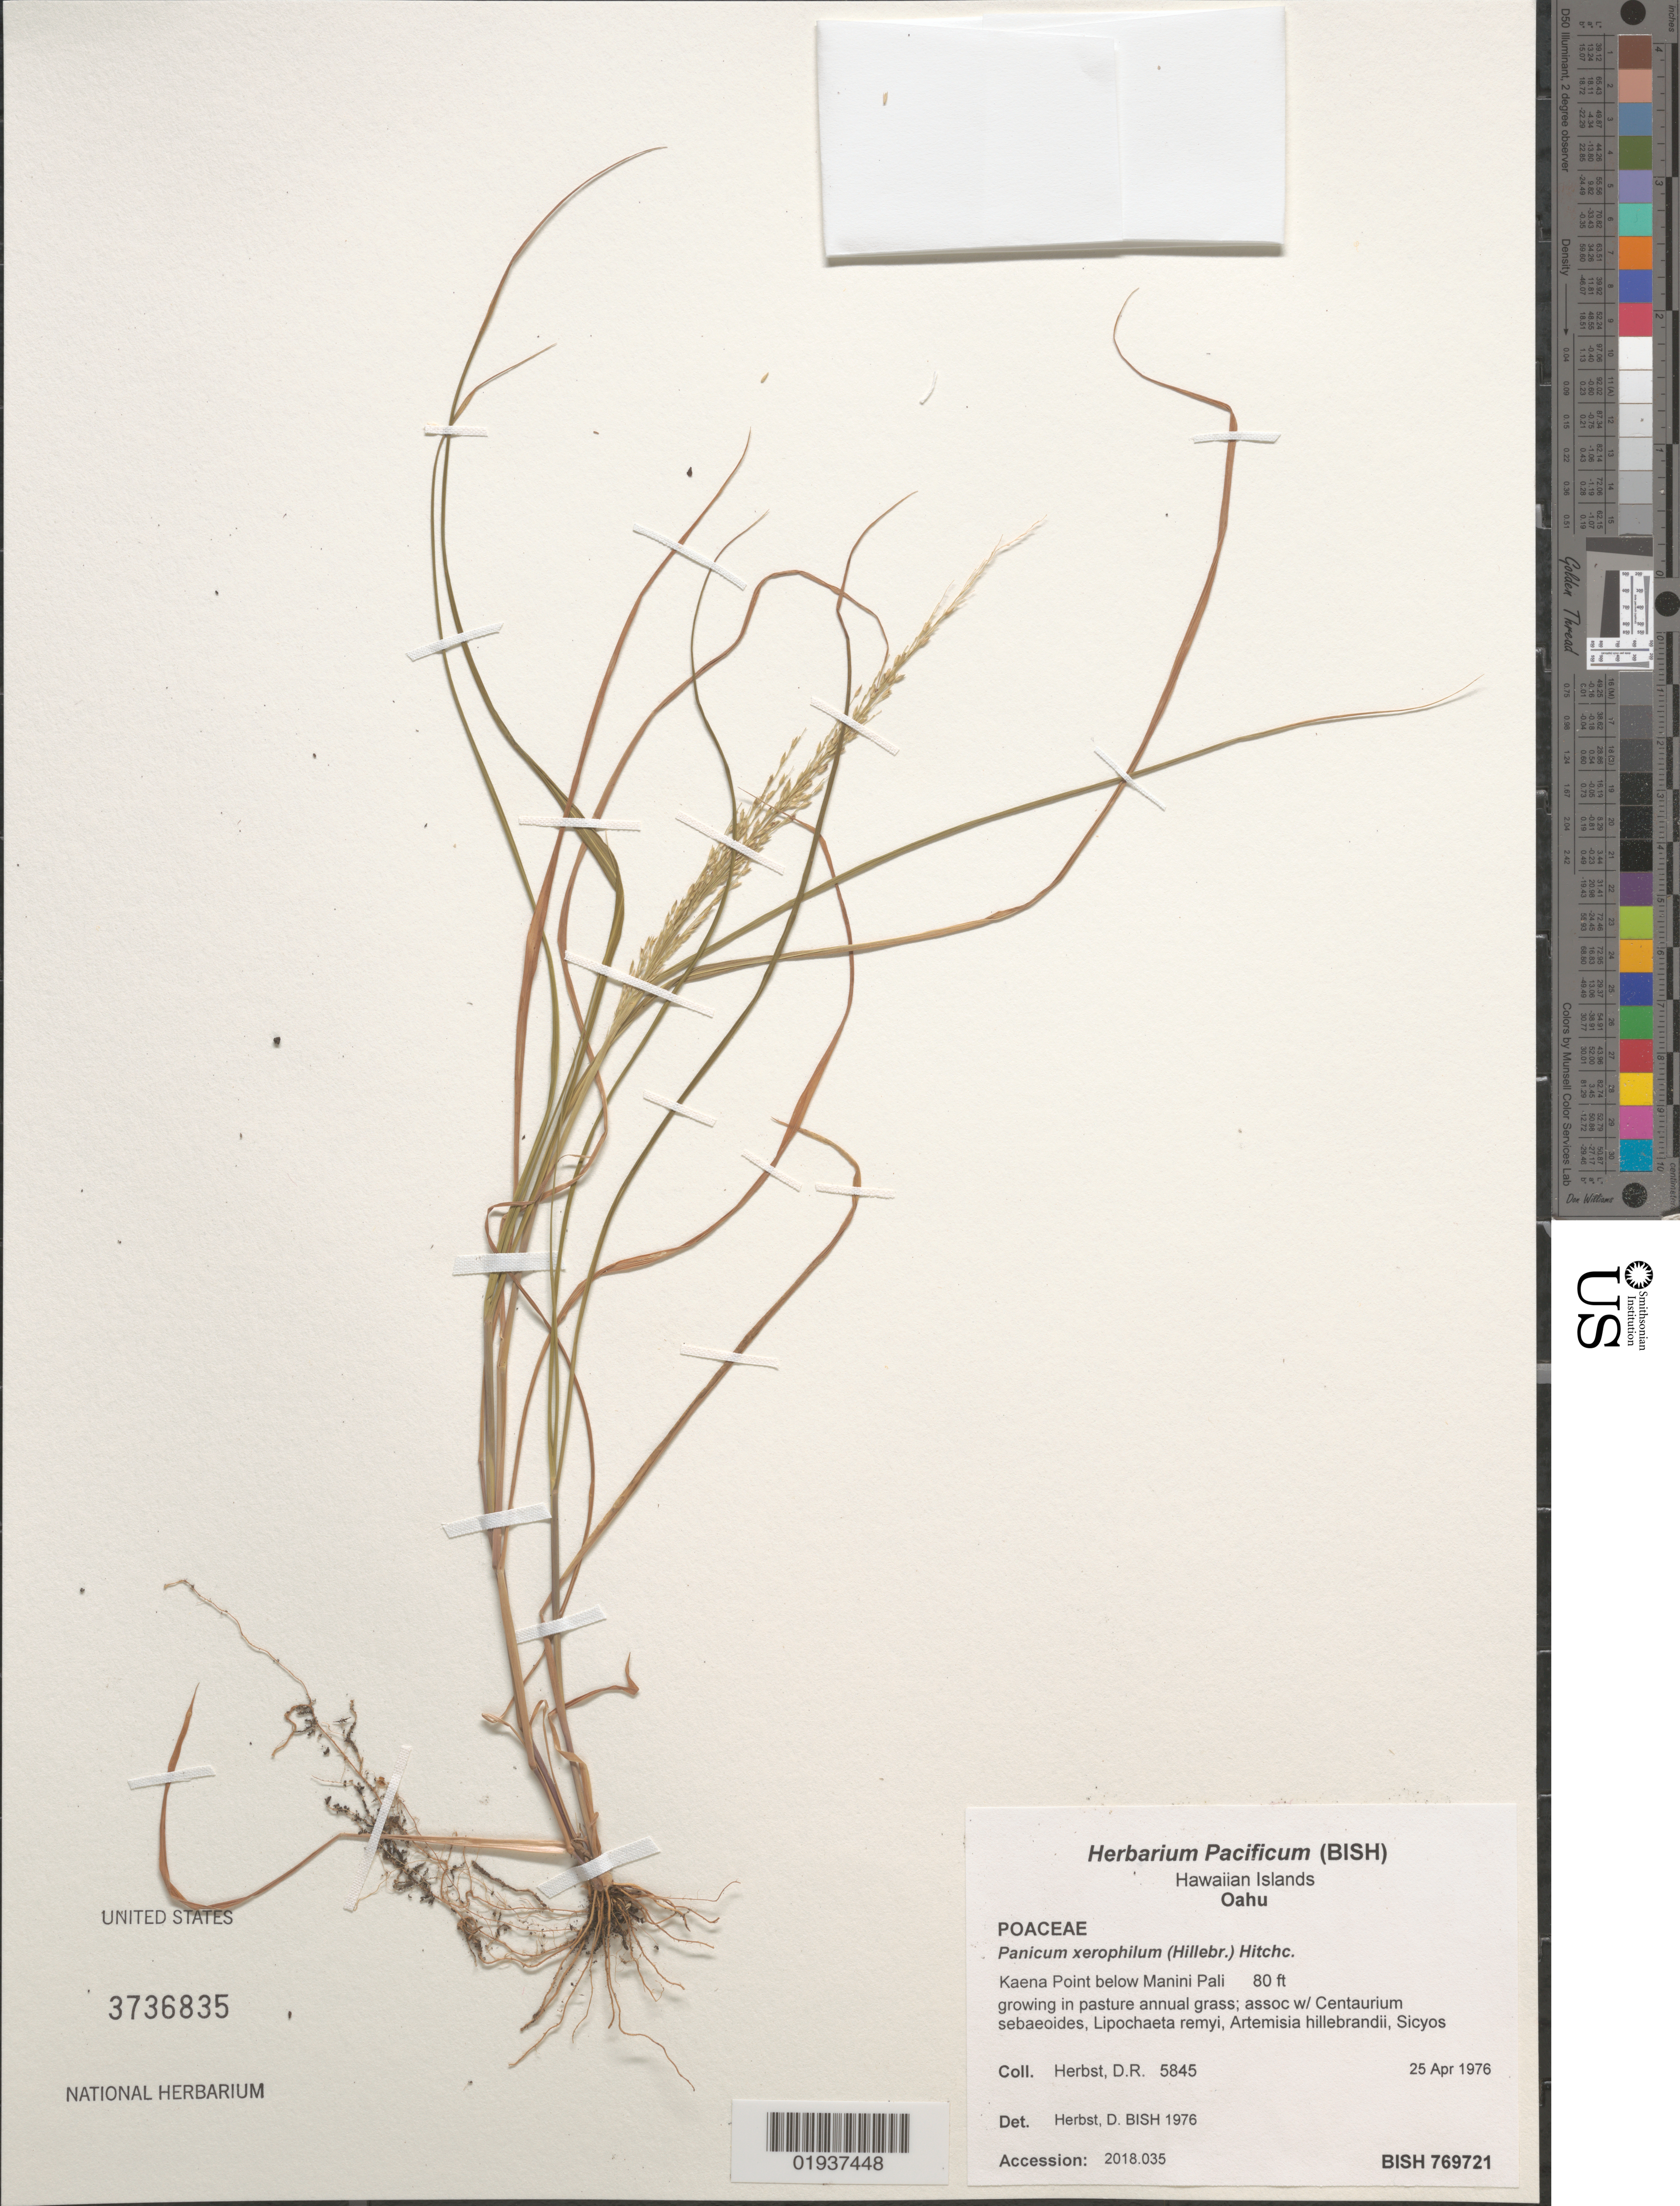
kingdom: Plantae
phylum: Tracheophyta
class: Liliopsida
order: Poales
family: Poaceae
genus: Panicum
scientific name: Panicum xerophilum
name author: (Hillebr.) Hitchc.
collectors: D. R. Herbst & L. Stemmermann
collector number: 5845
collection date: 1976-04-25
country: United States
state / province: Hawaii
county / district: Honolulu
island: Oahu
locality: Kaena Point below Manini Pali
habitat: Pasture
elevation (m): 24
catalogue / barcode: US 3736835